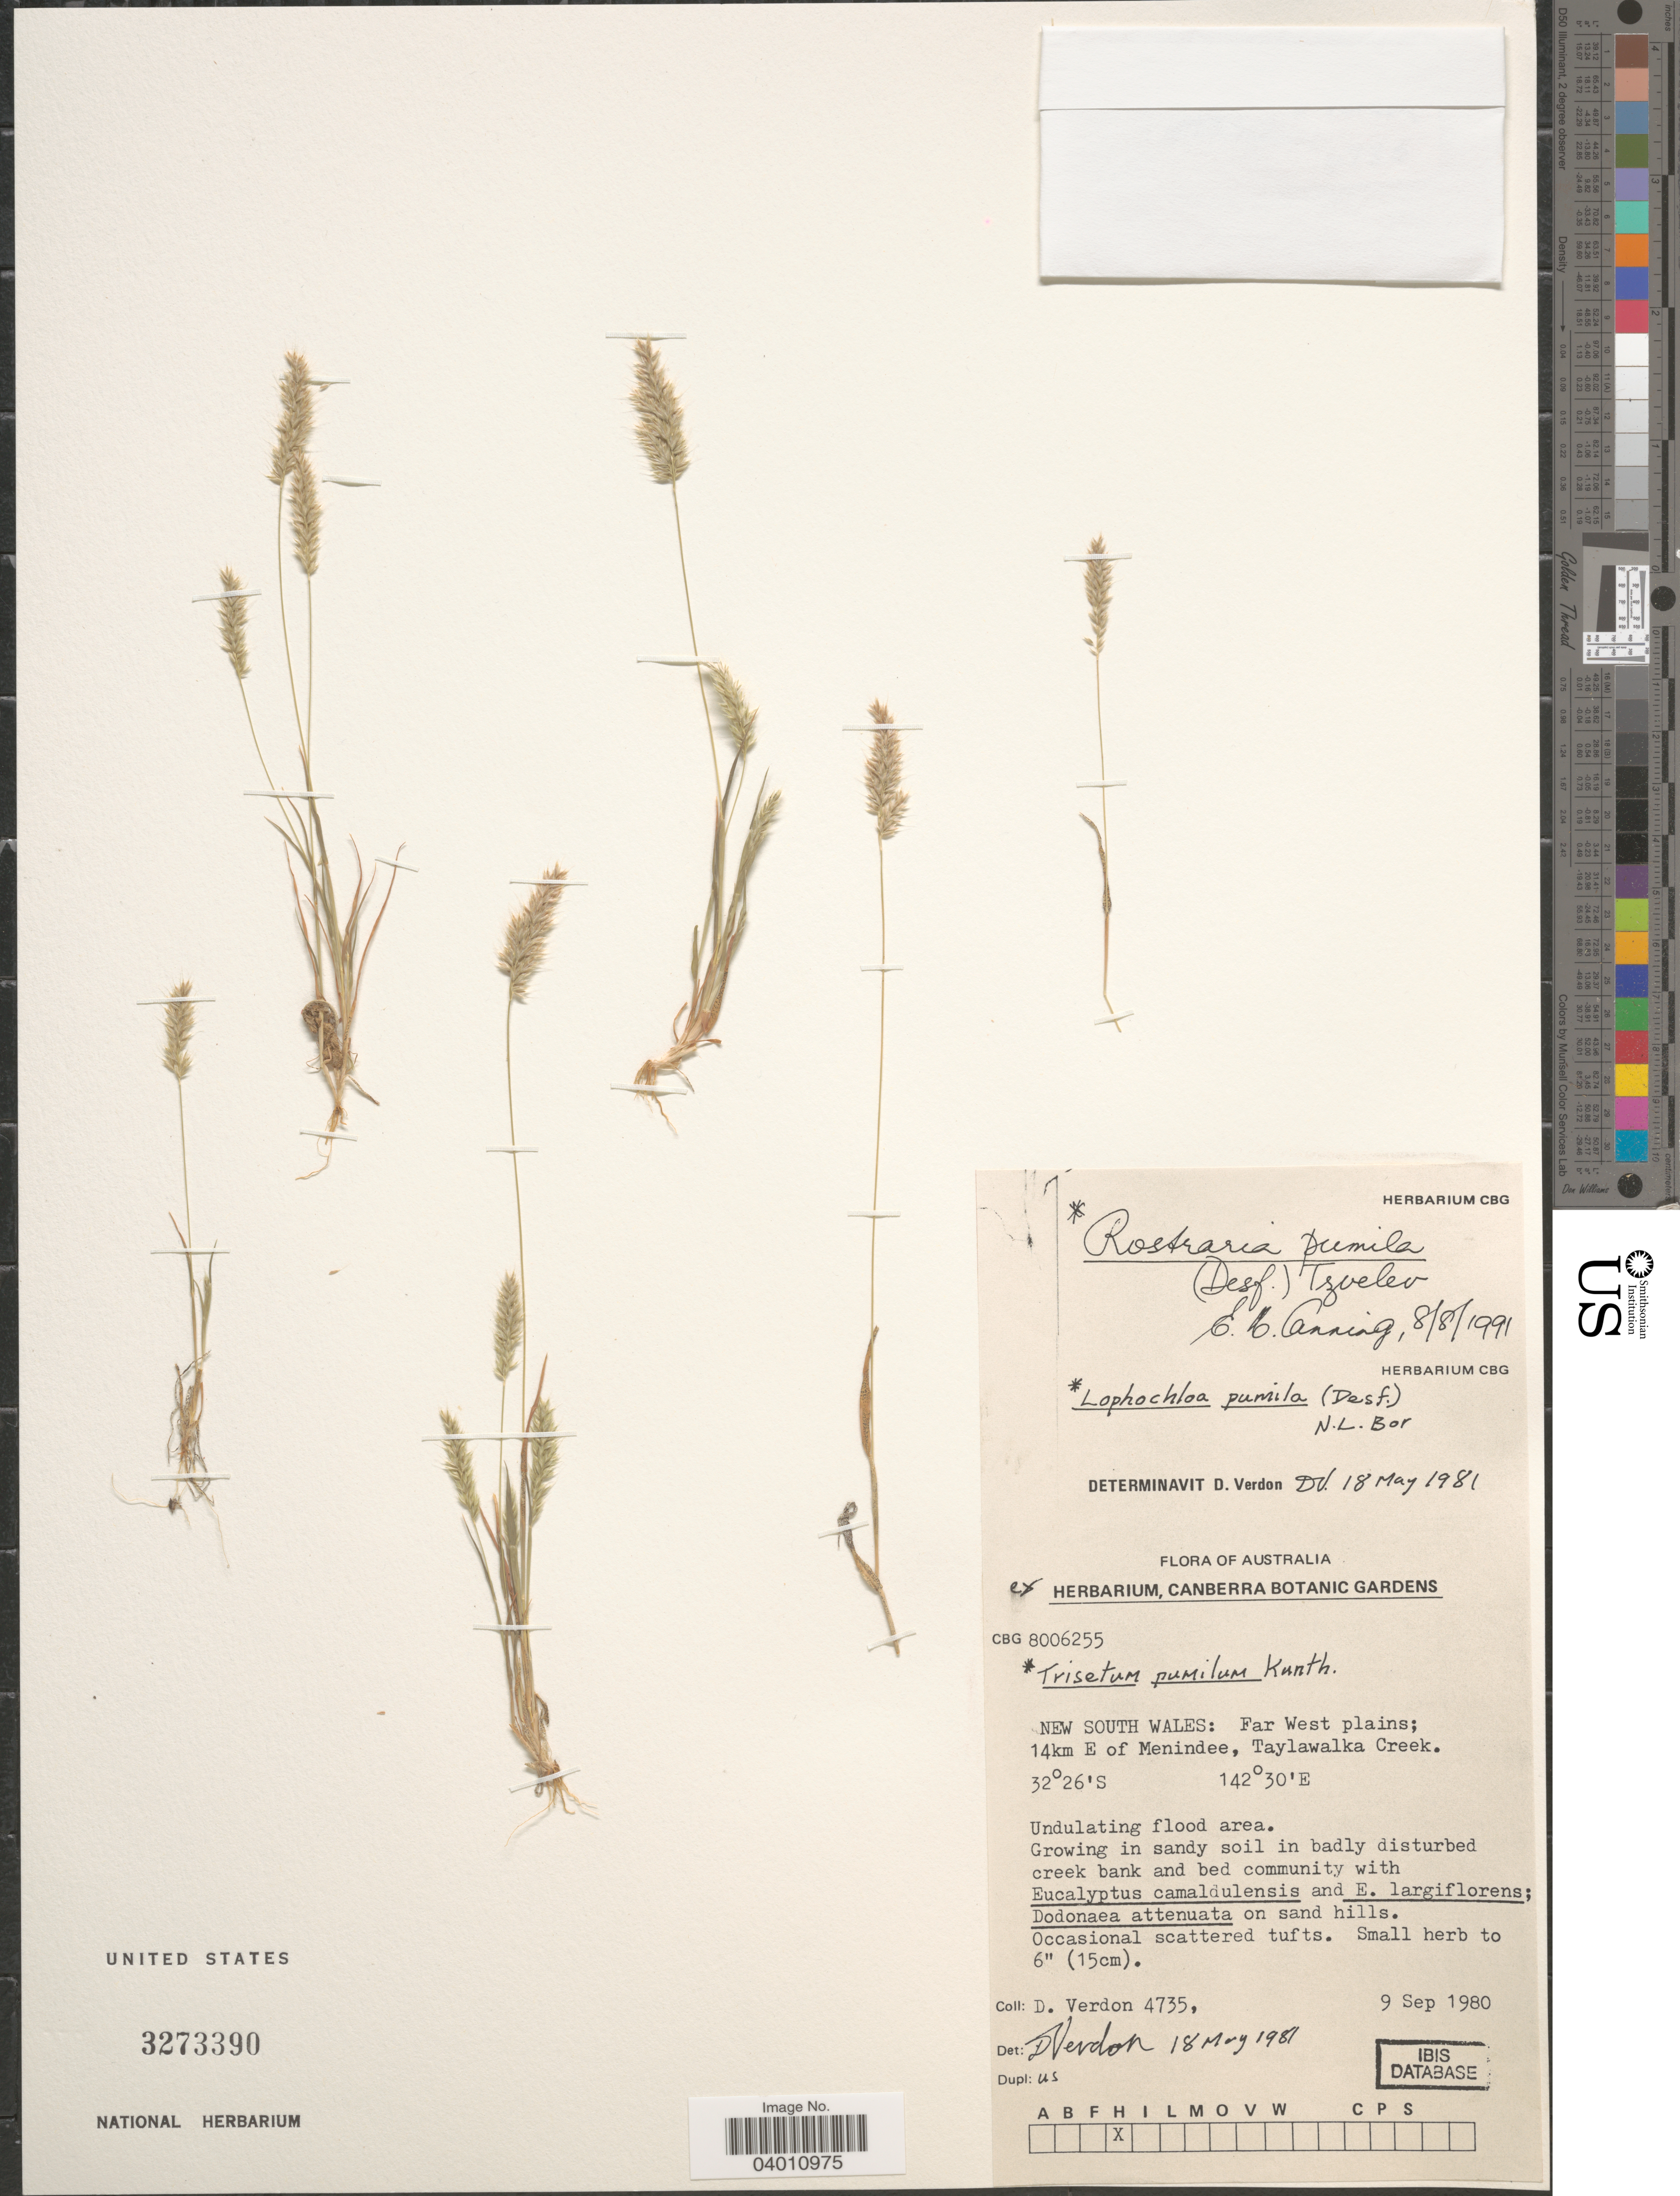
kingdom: Plantae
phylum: Tracheophyta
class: Liliopsida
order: Poales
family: Poaceae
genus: Rostraria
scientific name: Rostraria pumila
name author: (Desf.) Tzvelev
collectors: D. Verdon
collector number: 4735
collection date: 1980-09-09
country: Australia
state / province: New South Wales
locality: Far West plains; 14km E of Menindee, Taylawalka Creek.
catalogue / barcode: US 3273390